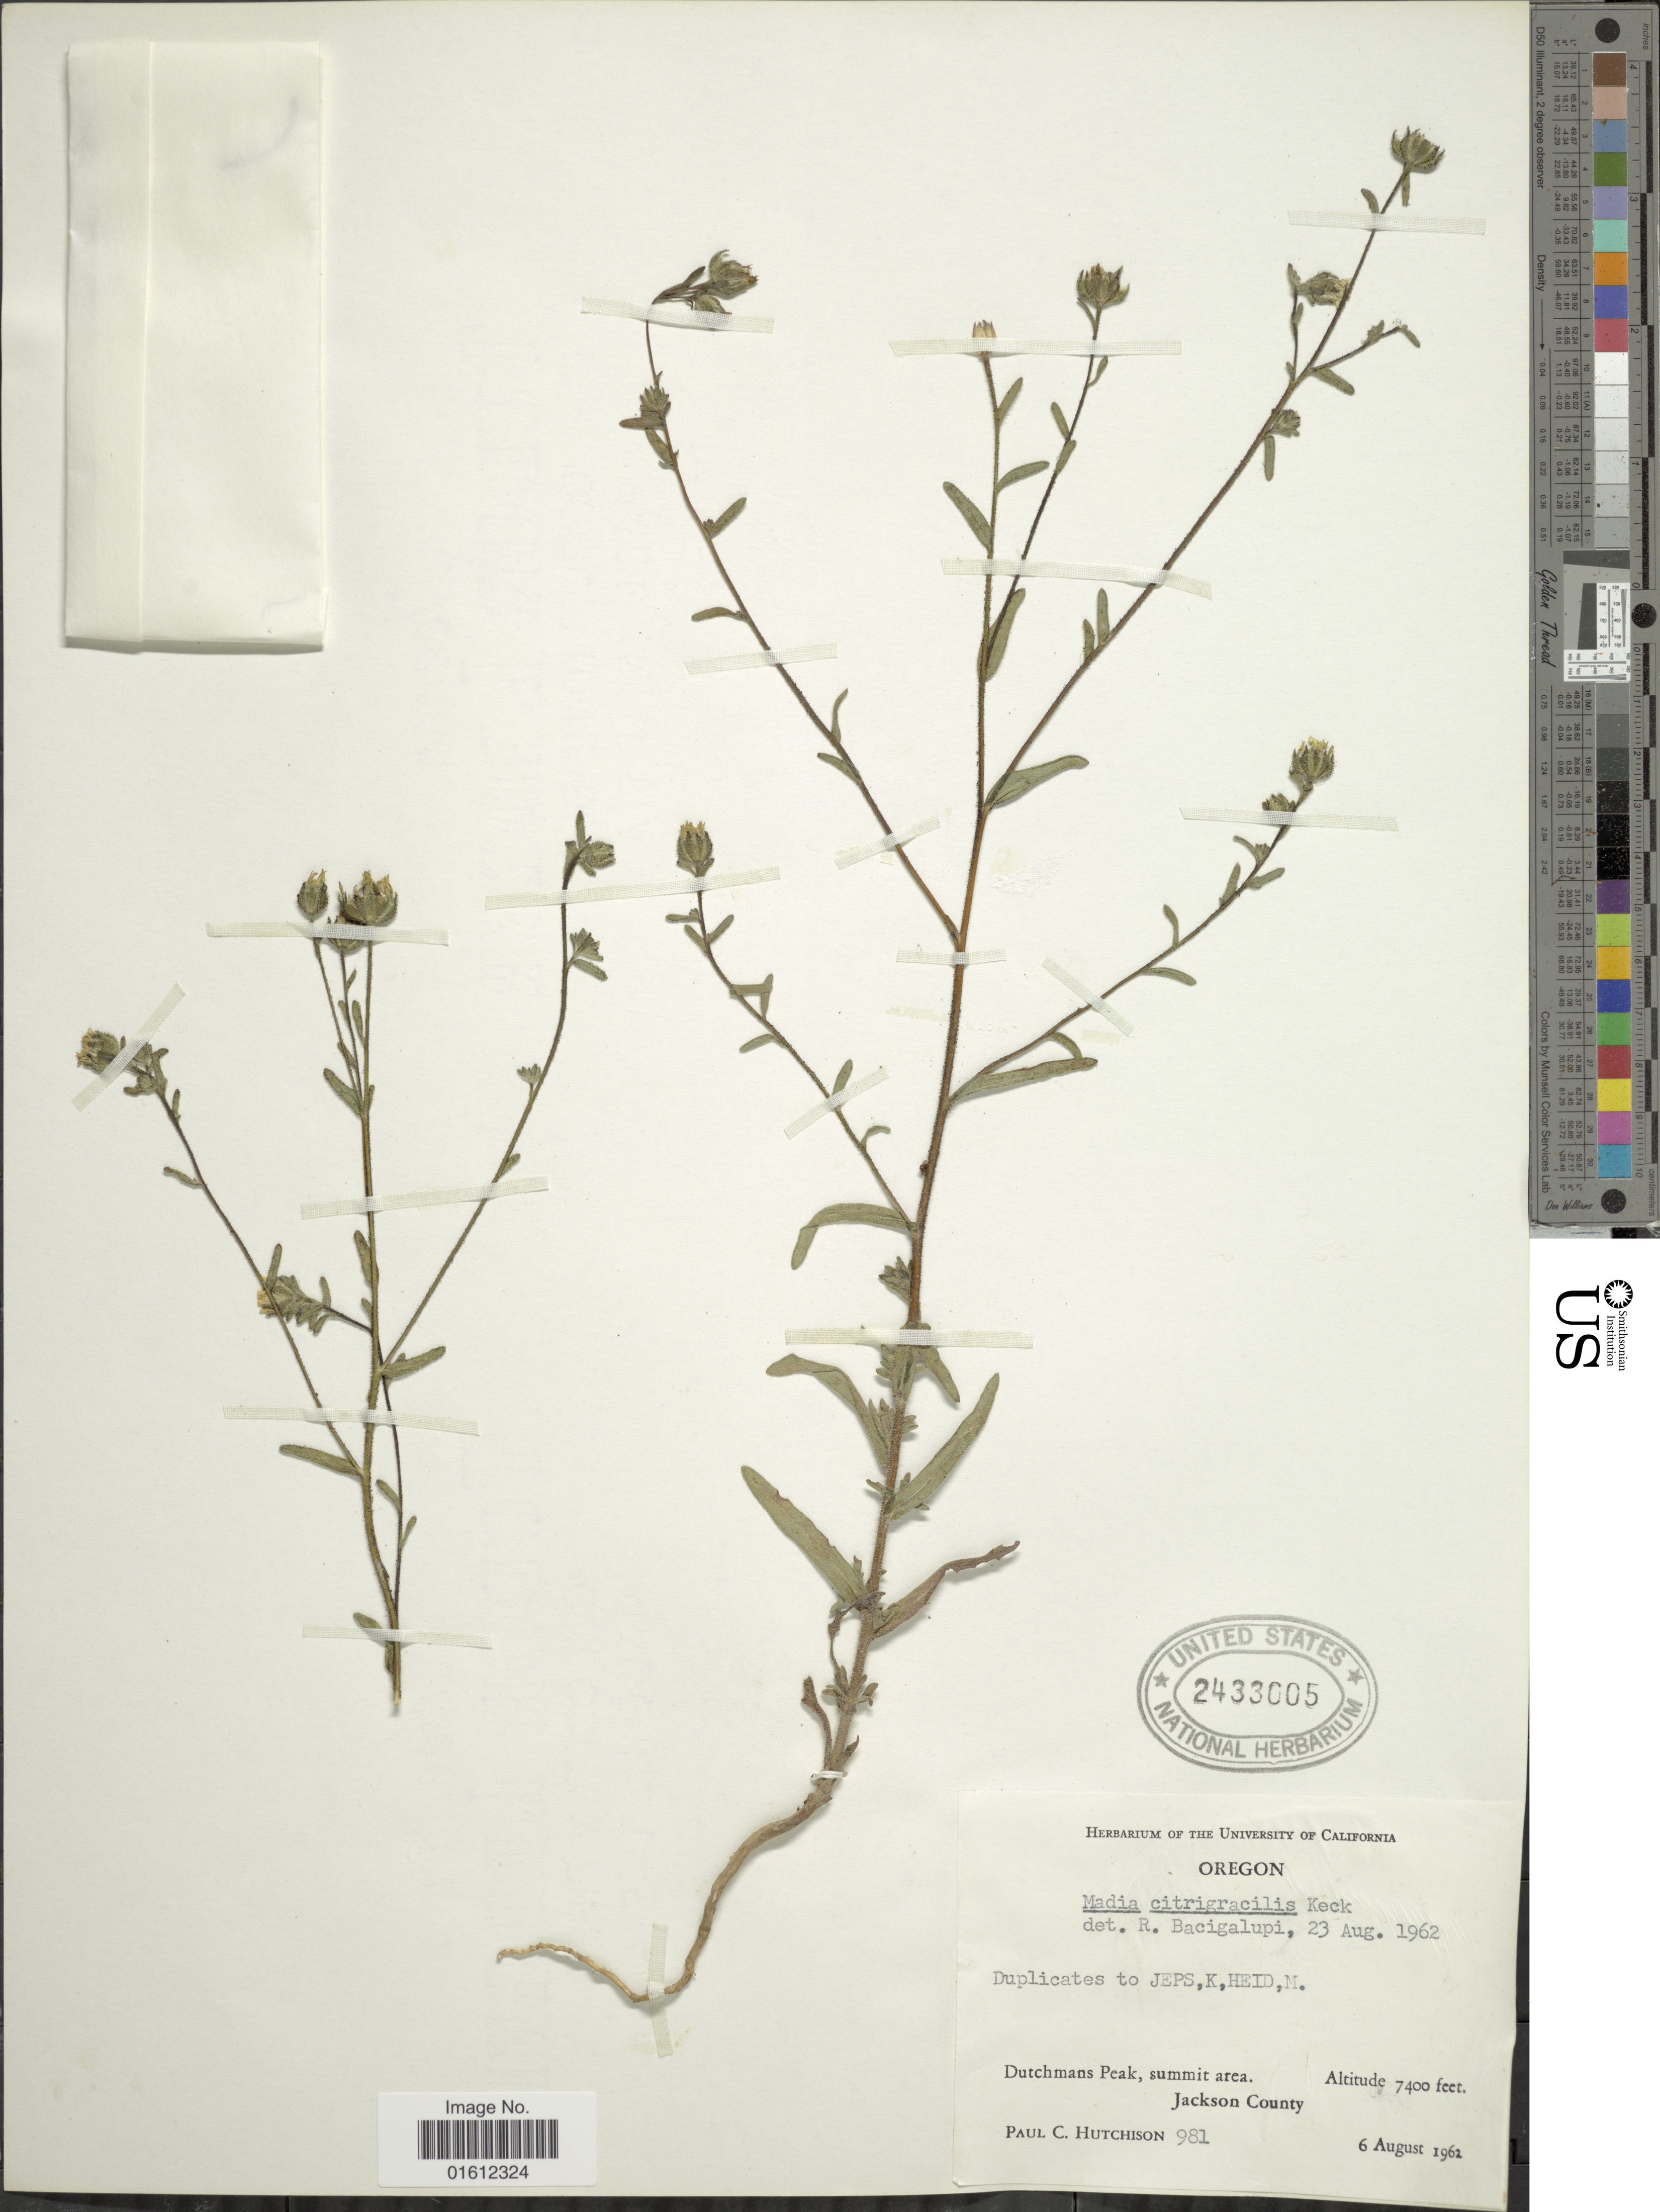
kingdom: Plantae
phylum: Tracheophyta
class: Magnoliopsida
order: Asterales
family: Asteraceae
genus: Madia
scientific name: Madia citrigracilis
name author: D.D. Keck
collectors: P. C. Hutchison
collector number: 981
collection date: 1961-08-06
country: United States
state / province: Oregon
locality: Dutchmans Peak, summit area. Jackson County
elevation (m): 2256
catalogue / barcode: US 2433005